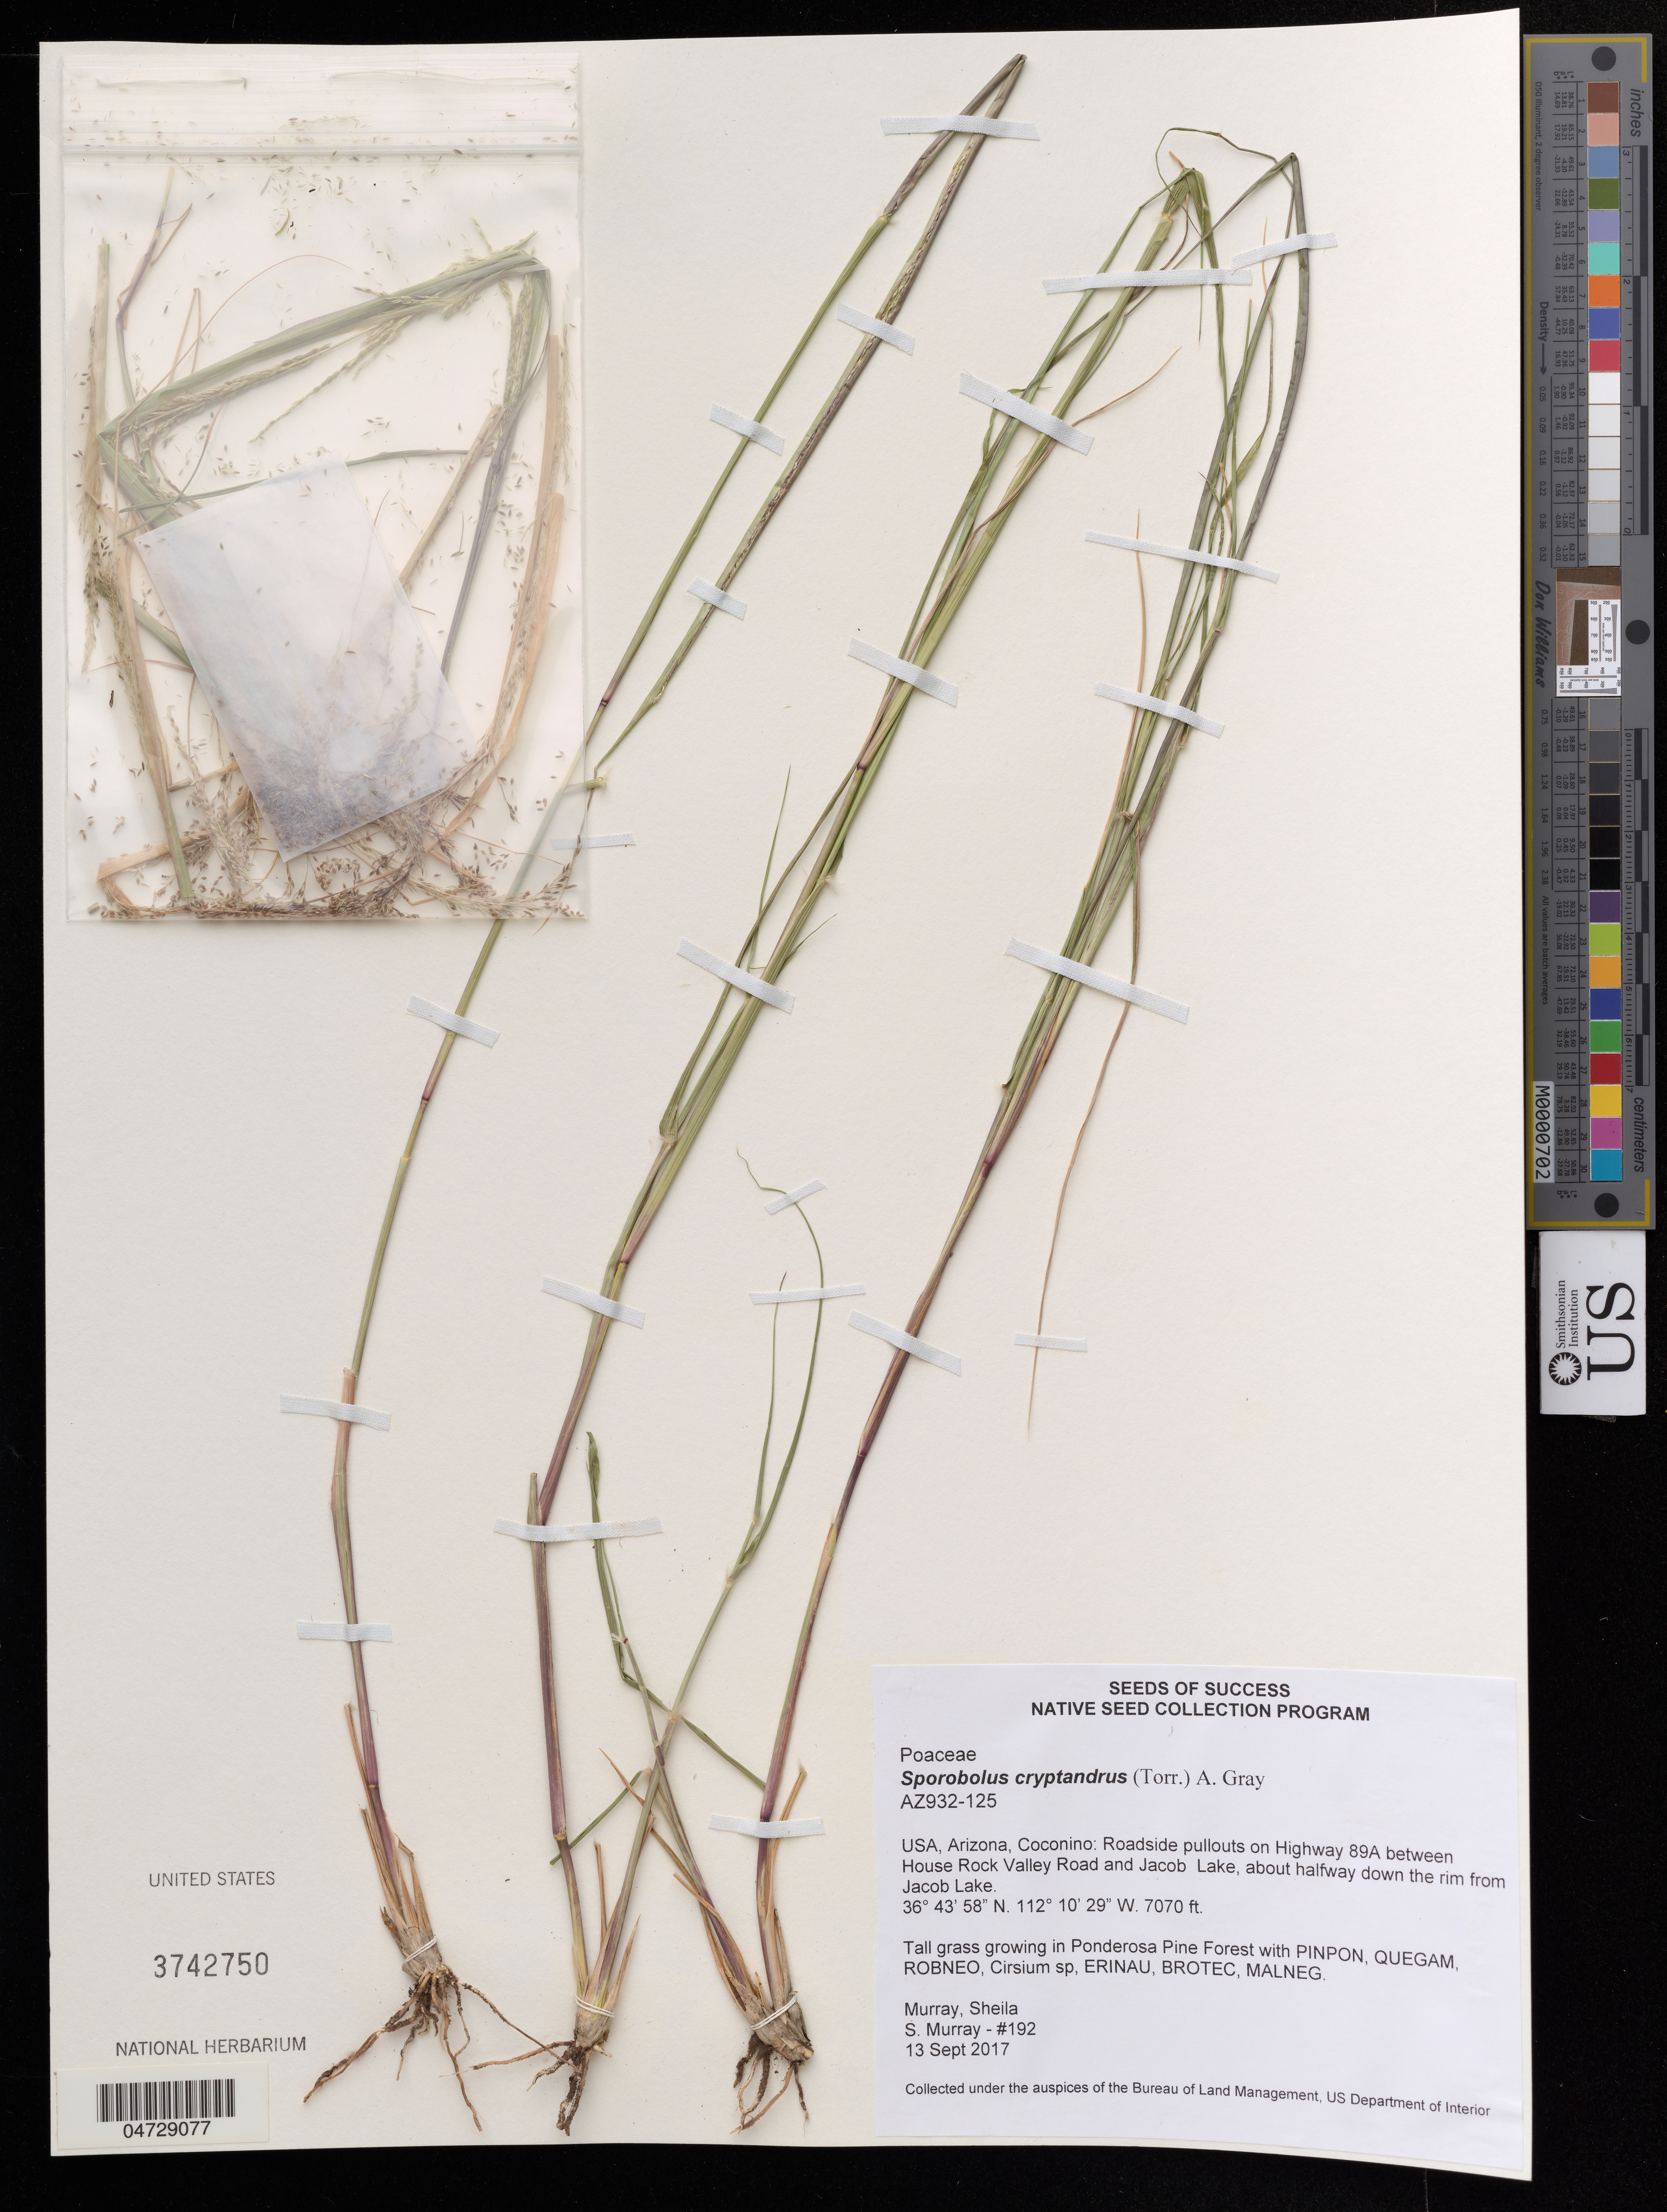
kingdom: Plantae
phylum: Tracheophyta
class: Liliopsida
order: Poales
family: Poaceae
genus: Sporobolus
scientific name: Sporobolus cryptandrus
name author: (Torr.) A. Gray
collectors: S. Murray & S. Murray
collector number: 192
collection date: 2017-09-13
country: United States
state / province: Arizona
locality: Coconino: Roadside pullouts on Highway 89A between House Rock Valley Road and Jacob Lake, about halfway down the rim from Jacob Lake.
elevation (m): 2155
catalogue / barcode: US 3742750